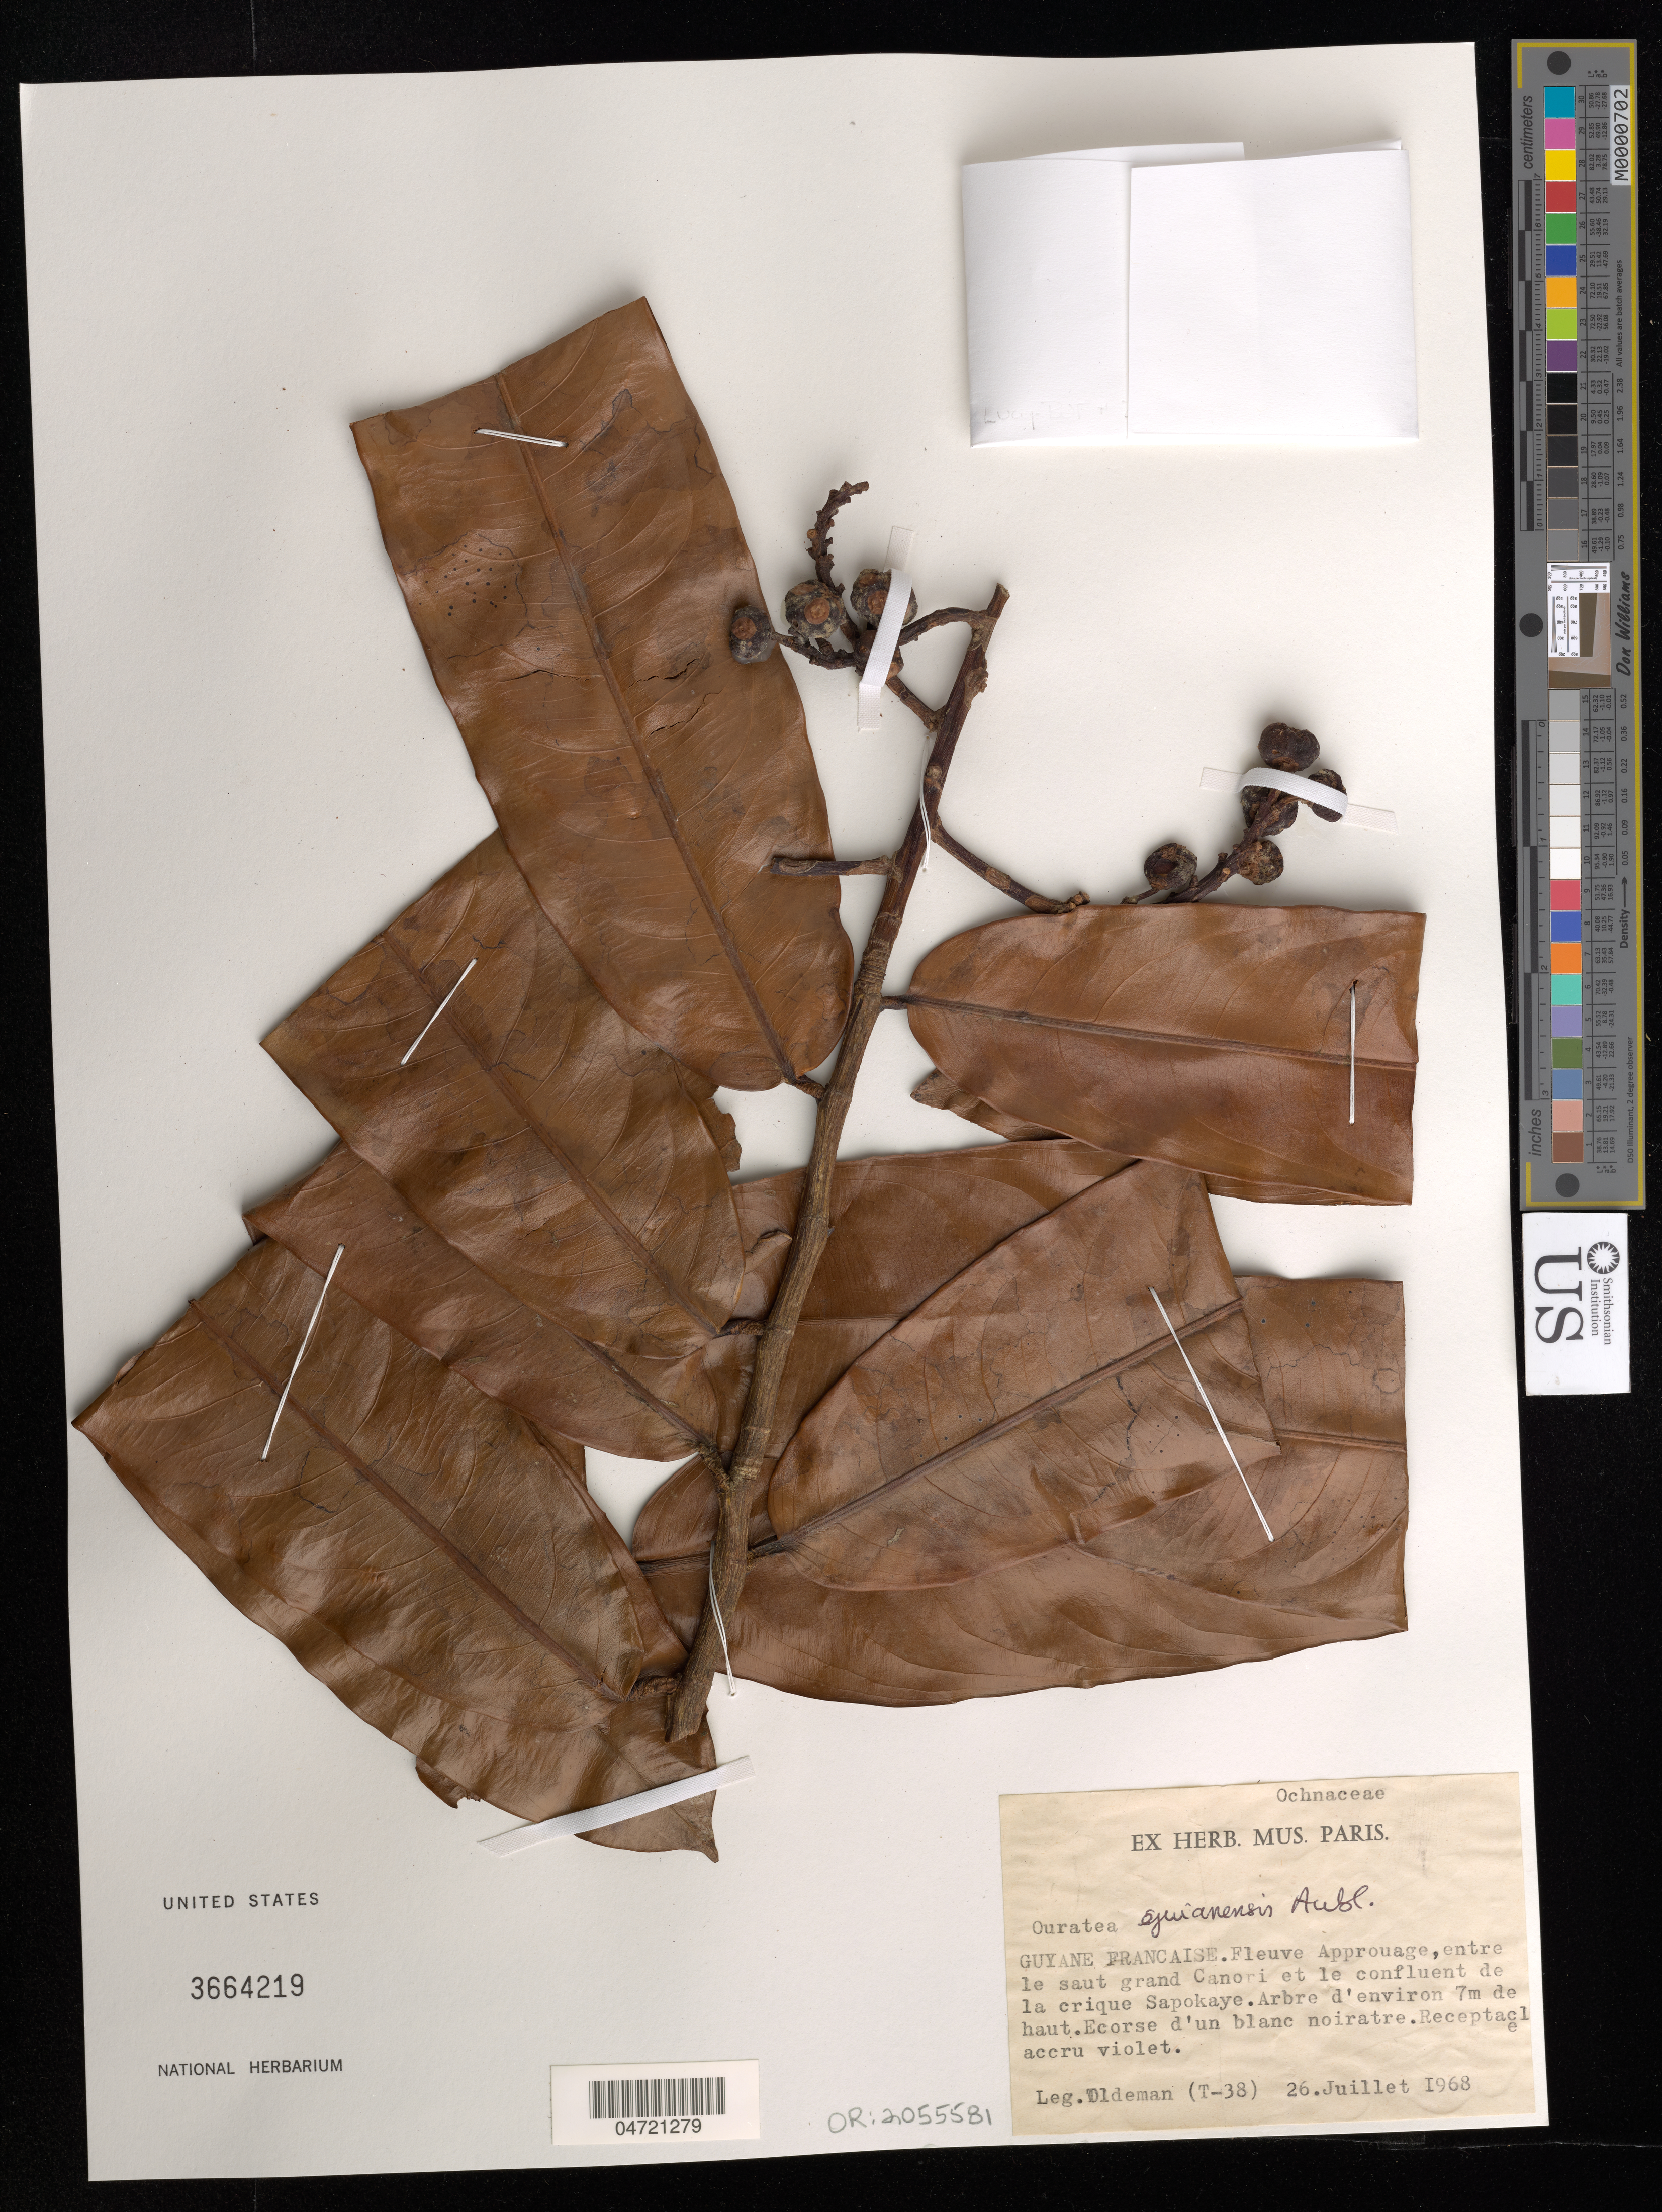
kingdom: Plantae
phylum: Tracheophyta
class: Magnoliopsida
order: Malpighiales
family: Ochnaceae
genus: Ouratea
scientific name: Ouratea guianensis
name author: Aubl.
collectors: R. Oldeman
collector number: T-38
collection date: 1968-07-26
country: French Guiana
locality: Fleuve Approuage, entre le saut grand Canori et le confluent de la crique Sapokaye.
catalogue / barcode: US 3664219